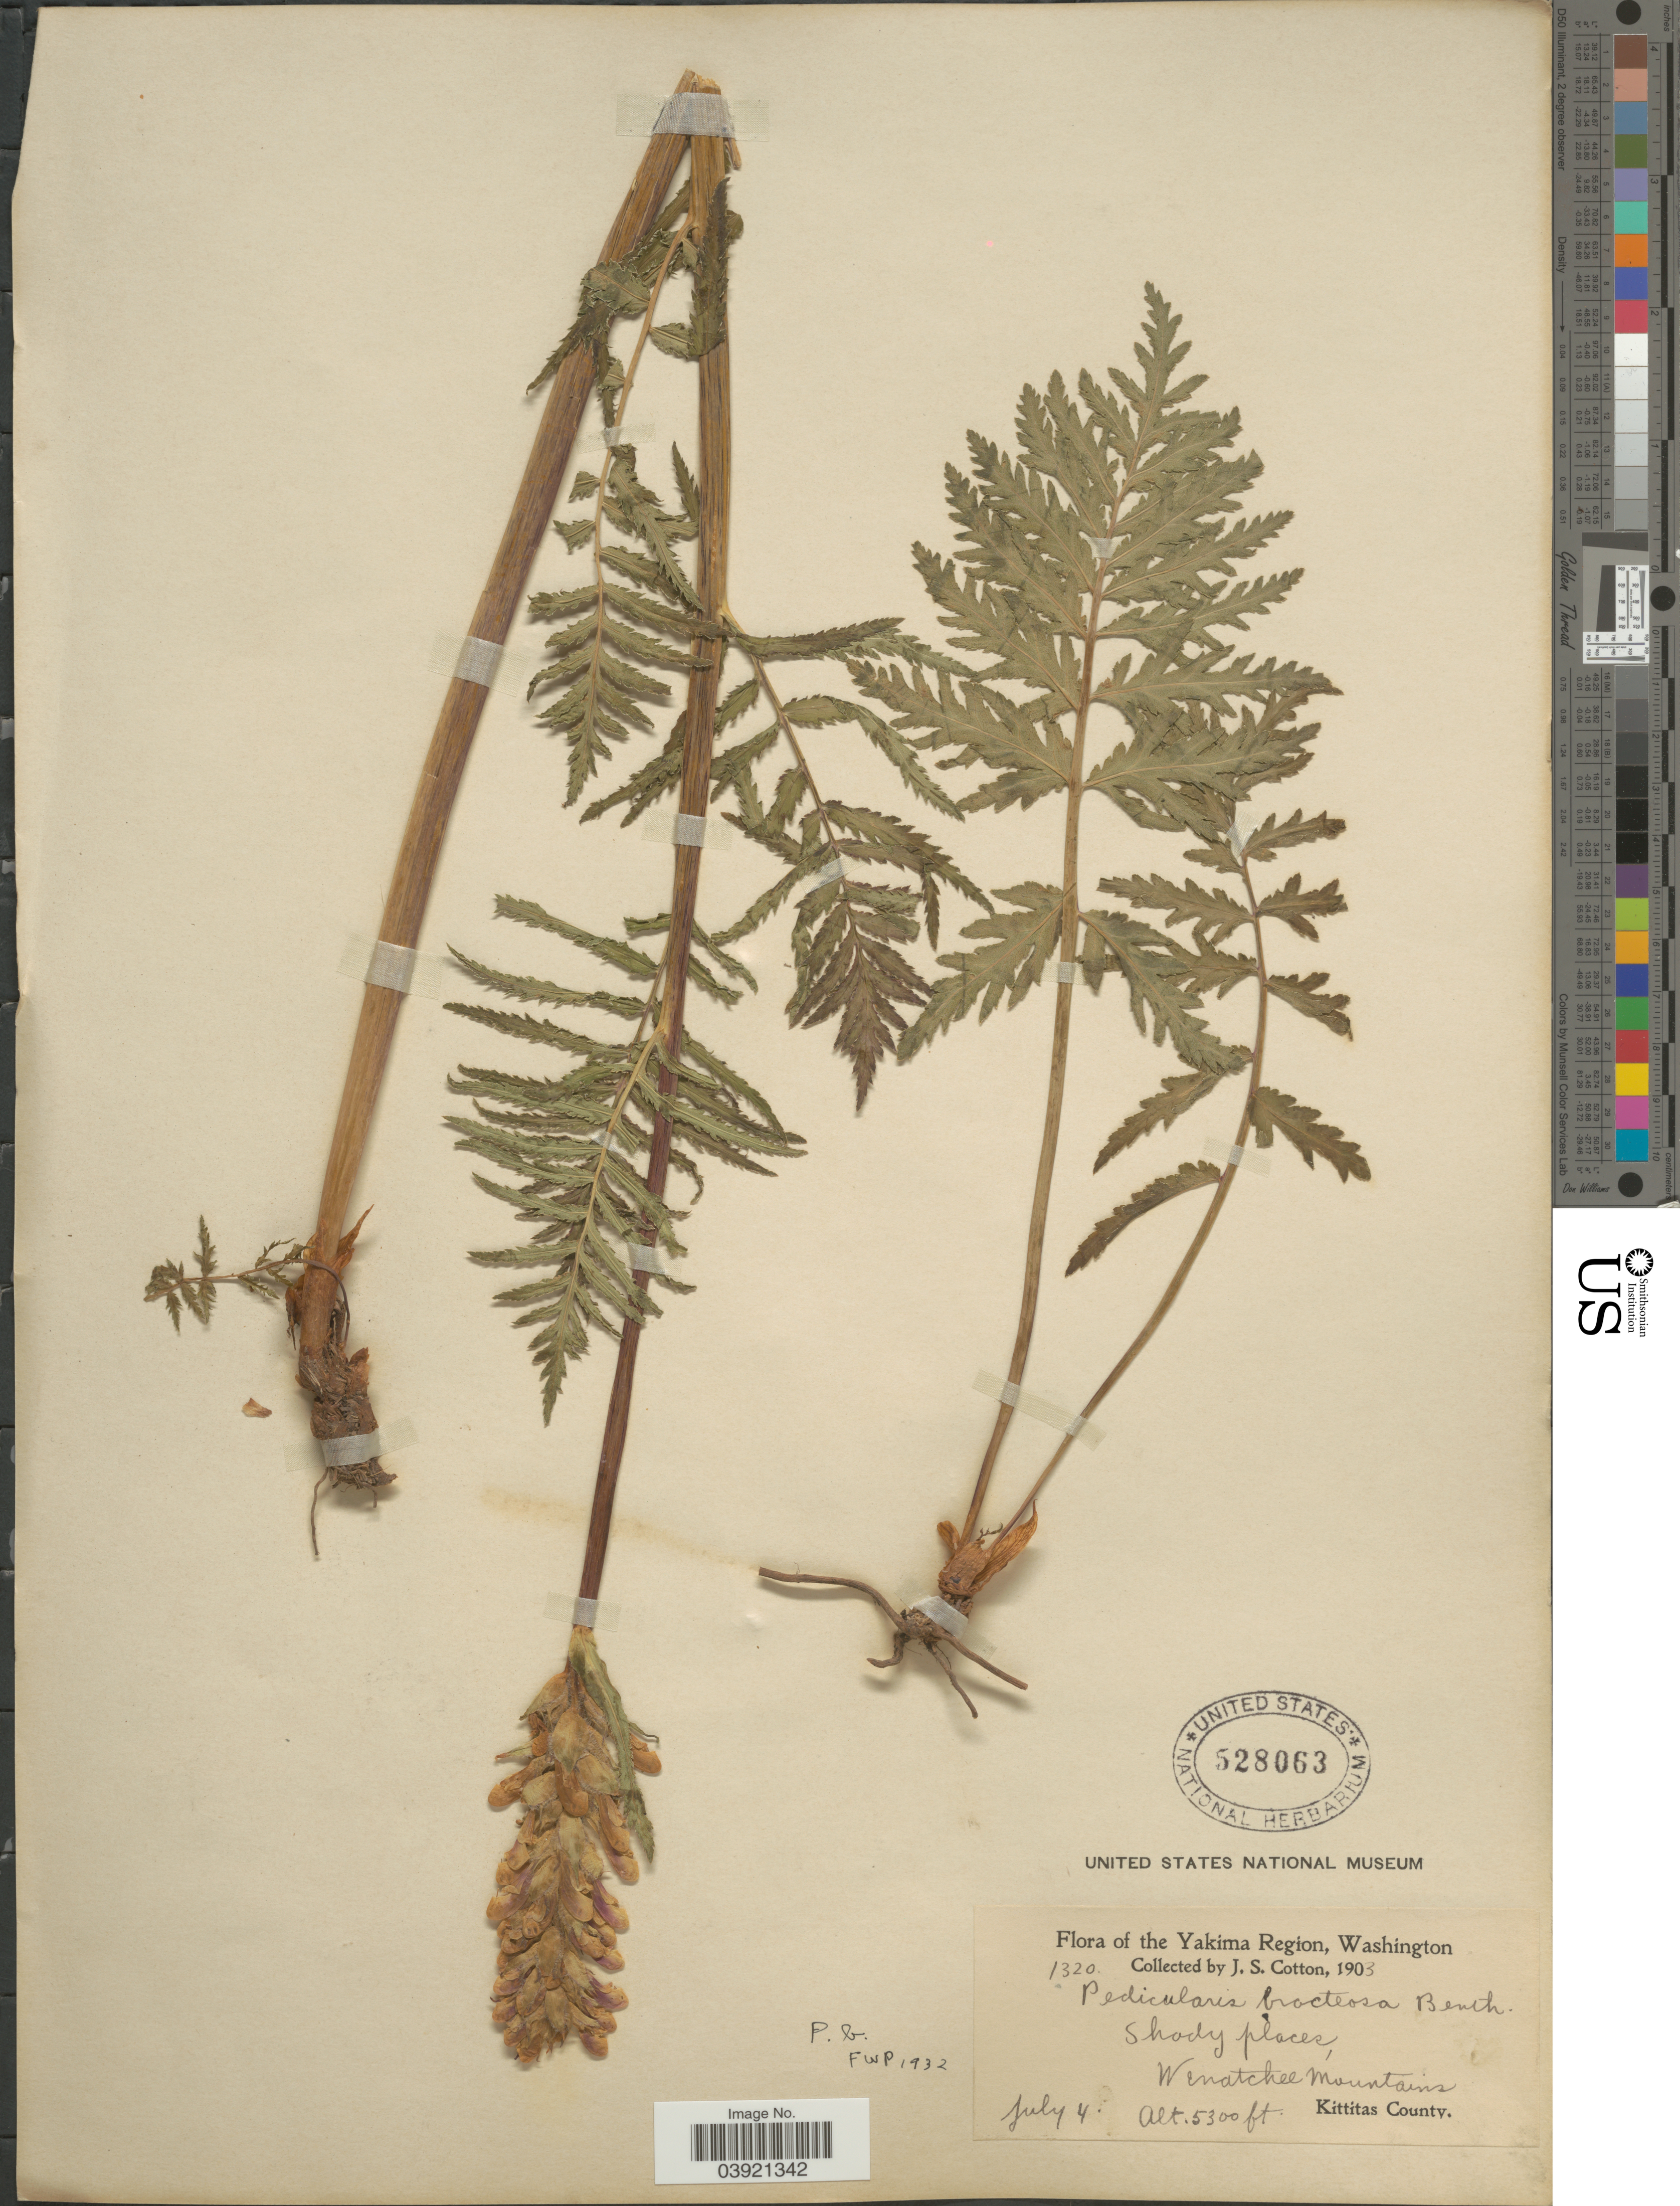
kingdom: Plantae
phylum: Tracheophyta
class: Magnoliopsida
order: Lamiales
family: Orobanchaceae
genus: Pedicularis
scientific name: Pedicularis bracteosa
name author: Benth.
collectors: J. S. Cotton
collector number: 1320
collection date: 1903-07-04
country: United States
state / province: Washington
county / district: Kittitas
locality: Yakima Region. Shady places, Wenatchee Mountains. Kittitas County.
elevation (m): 1615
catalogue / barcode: US 528063